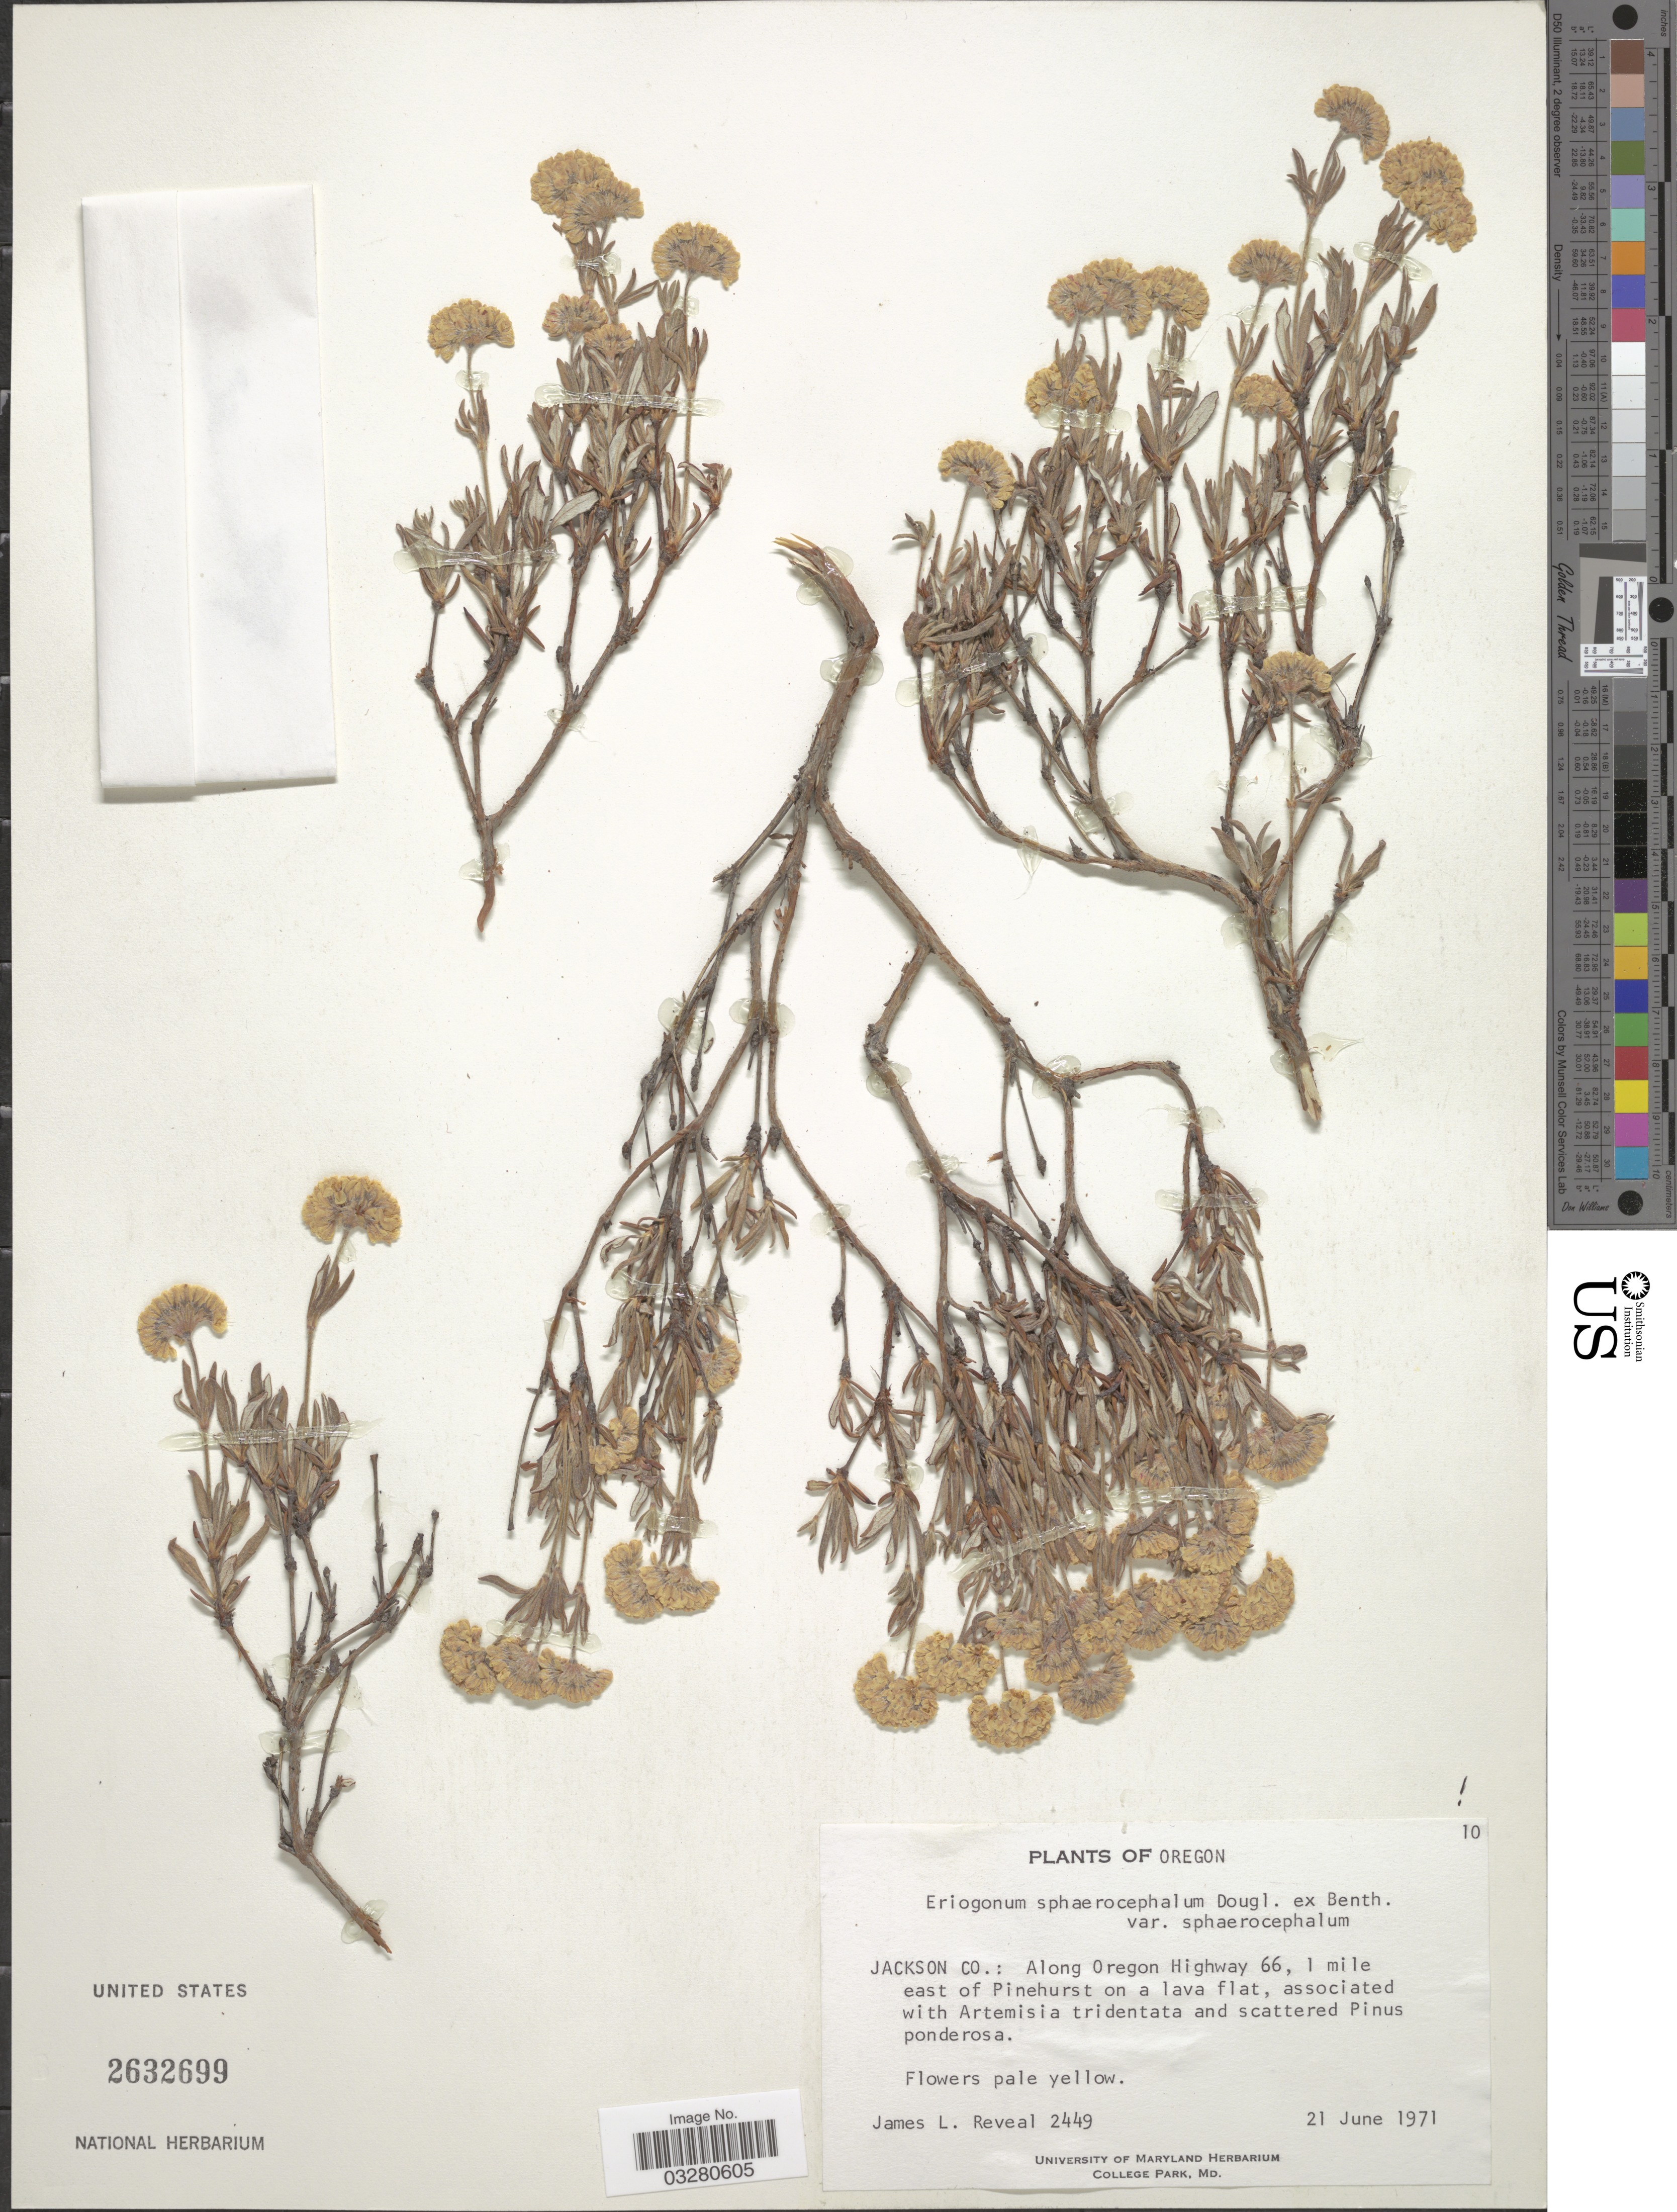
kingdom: Plantae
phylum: Tracheophyta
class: Magnoliopsida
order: Caryophyllales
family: Polygonaceae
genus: Eriogonum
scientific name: Eriogonum sphaerocephalum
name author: Benth. & Douglas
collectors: J. L. Reveal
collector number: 2449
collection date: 1971-06-21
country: United States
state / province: Oregon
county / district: Jackson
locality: Jackson Co.: Along Oregon Highway 66, 1 mile east of Pinehurst on a lava flat.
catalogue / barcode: US 2632699